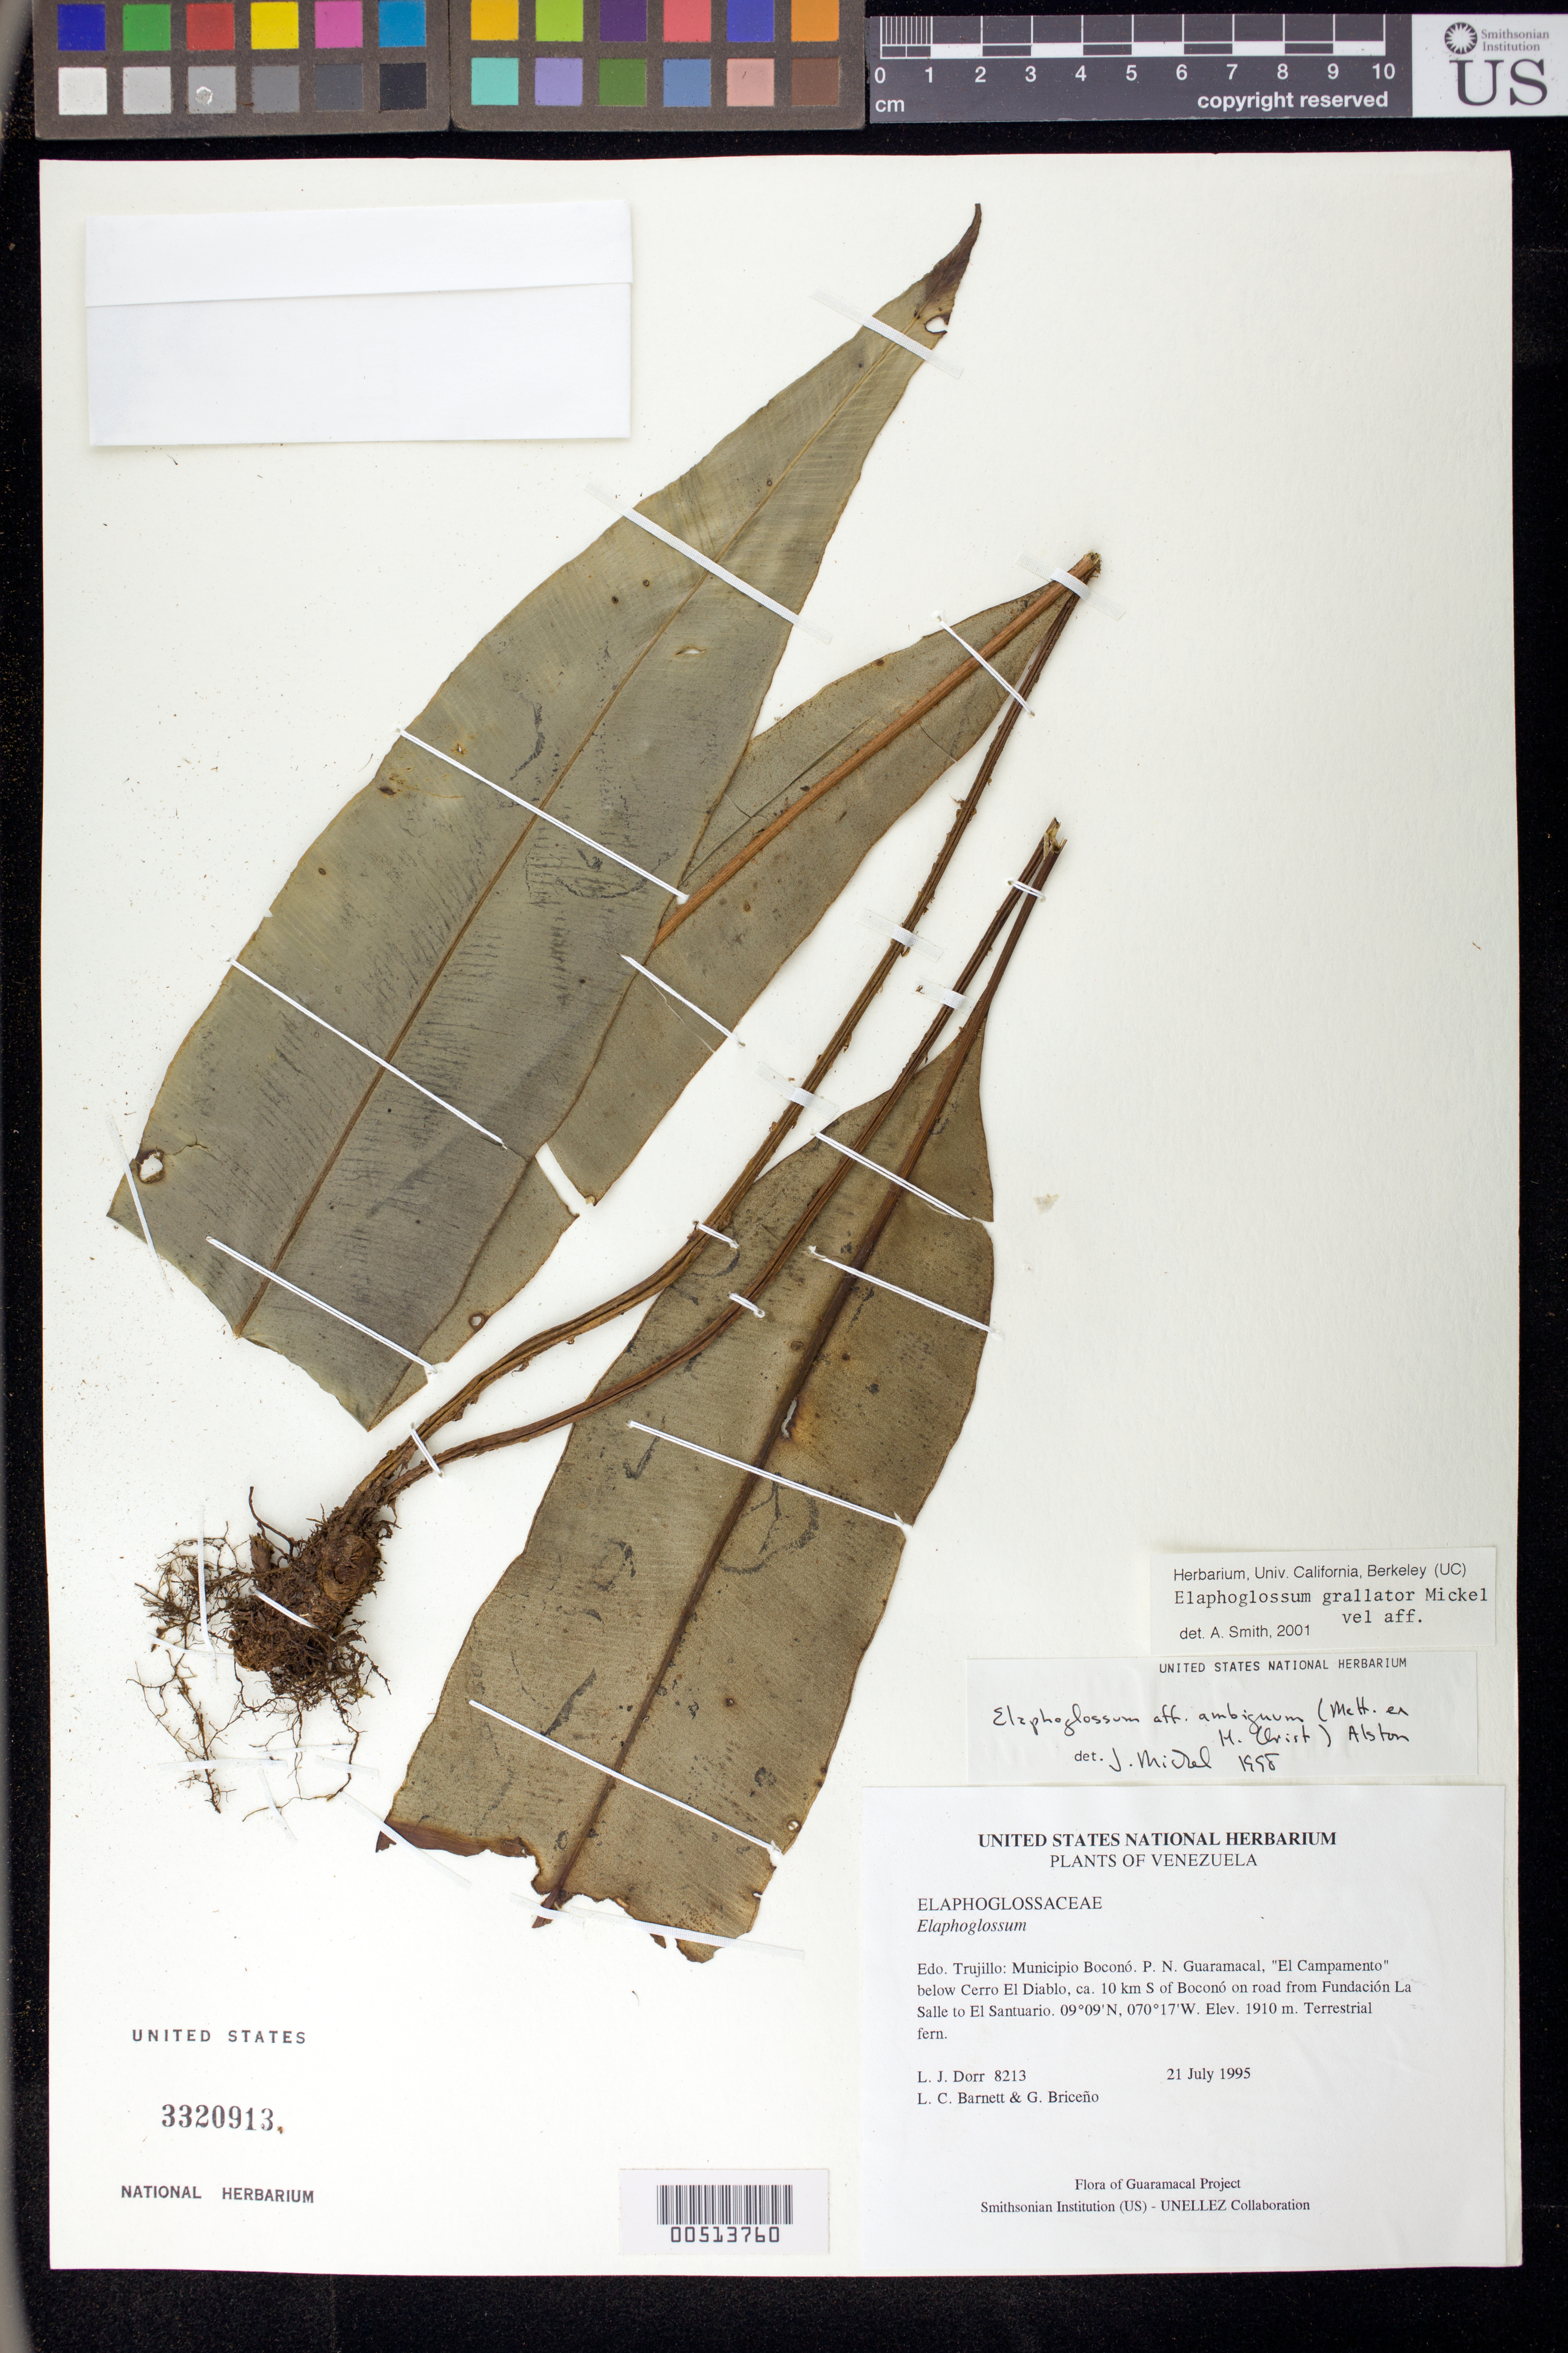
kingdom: Plantae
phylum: Tracheophyta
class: Polypodiopsida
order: Polypodiales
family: Dryopteridaceae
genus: Elaphoglossum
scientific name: Elaphoglossum grallator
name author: Mickel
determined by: Smith, Alan R., (UC)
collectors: L. J. Dorr, L. C. Barnett & G. Briceño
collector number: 8213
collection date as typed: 21 Jul 1995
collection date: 1995-07-21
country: Venezuela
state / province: Trujillo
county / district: Boconó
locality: Parque Nacional Guaramacal, "El Campamento" below Cerro El Diablo, ca. 10 km S of Boconó on road from Fundación La Salle to El Santuario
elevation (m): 1910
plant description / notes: NY, US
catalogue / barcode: US 3320913